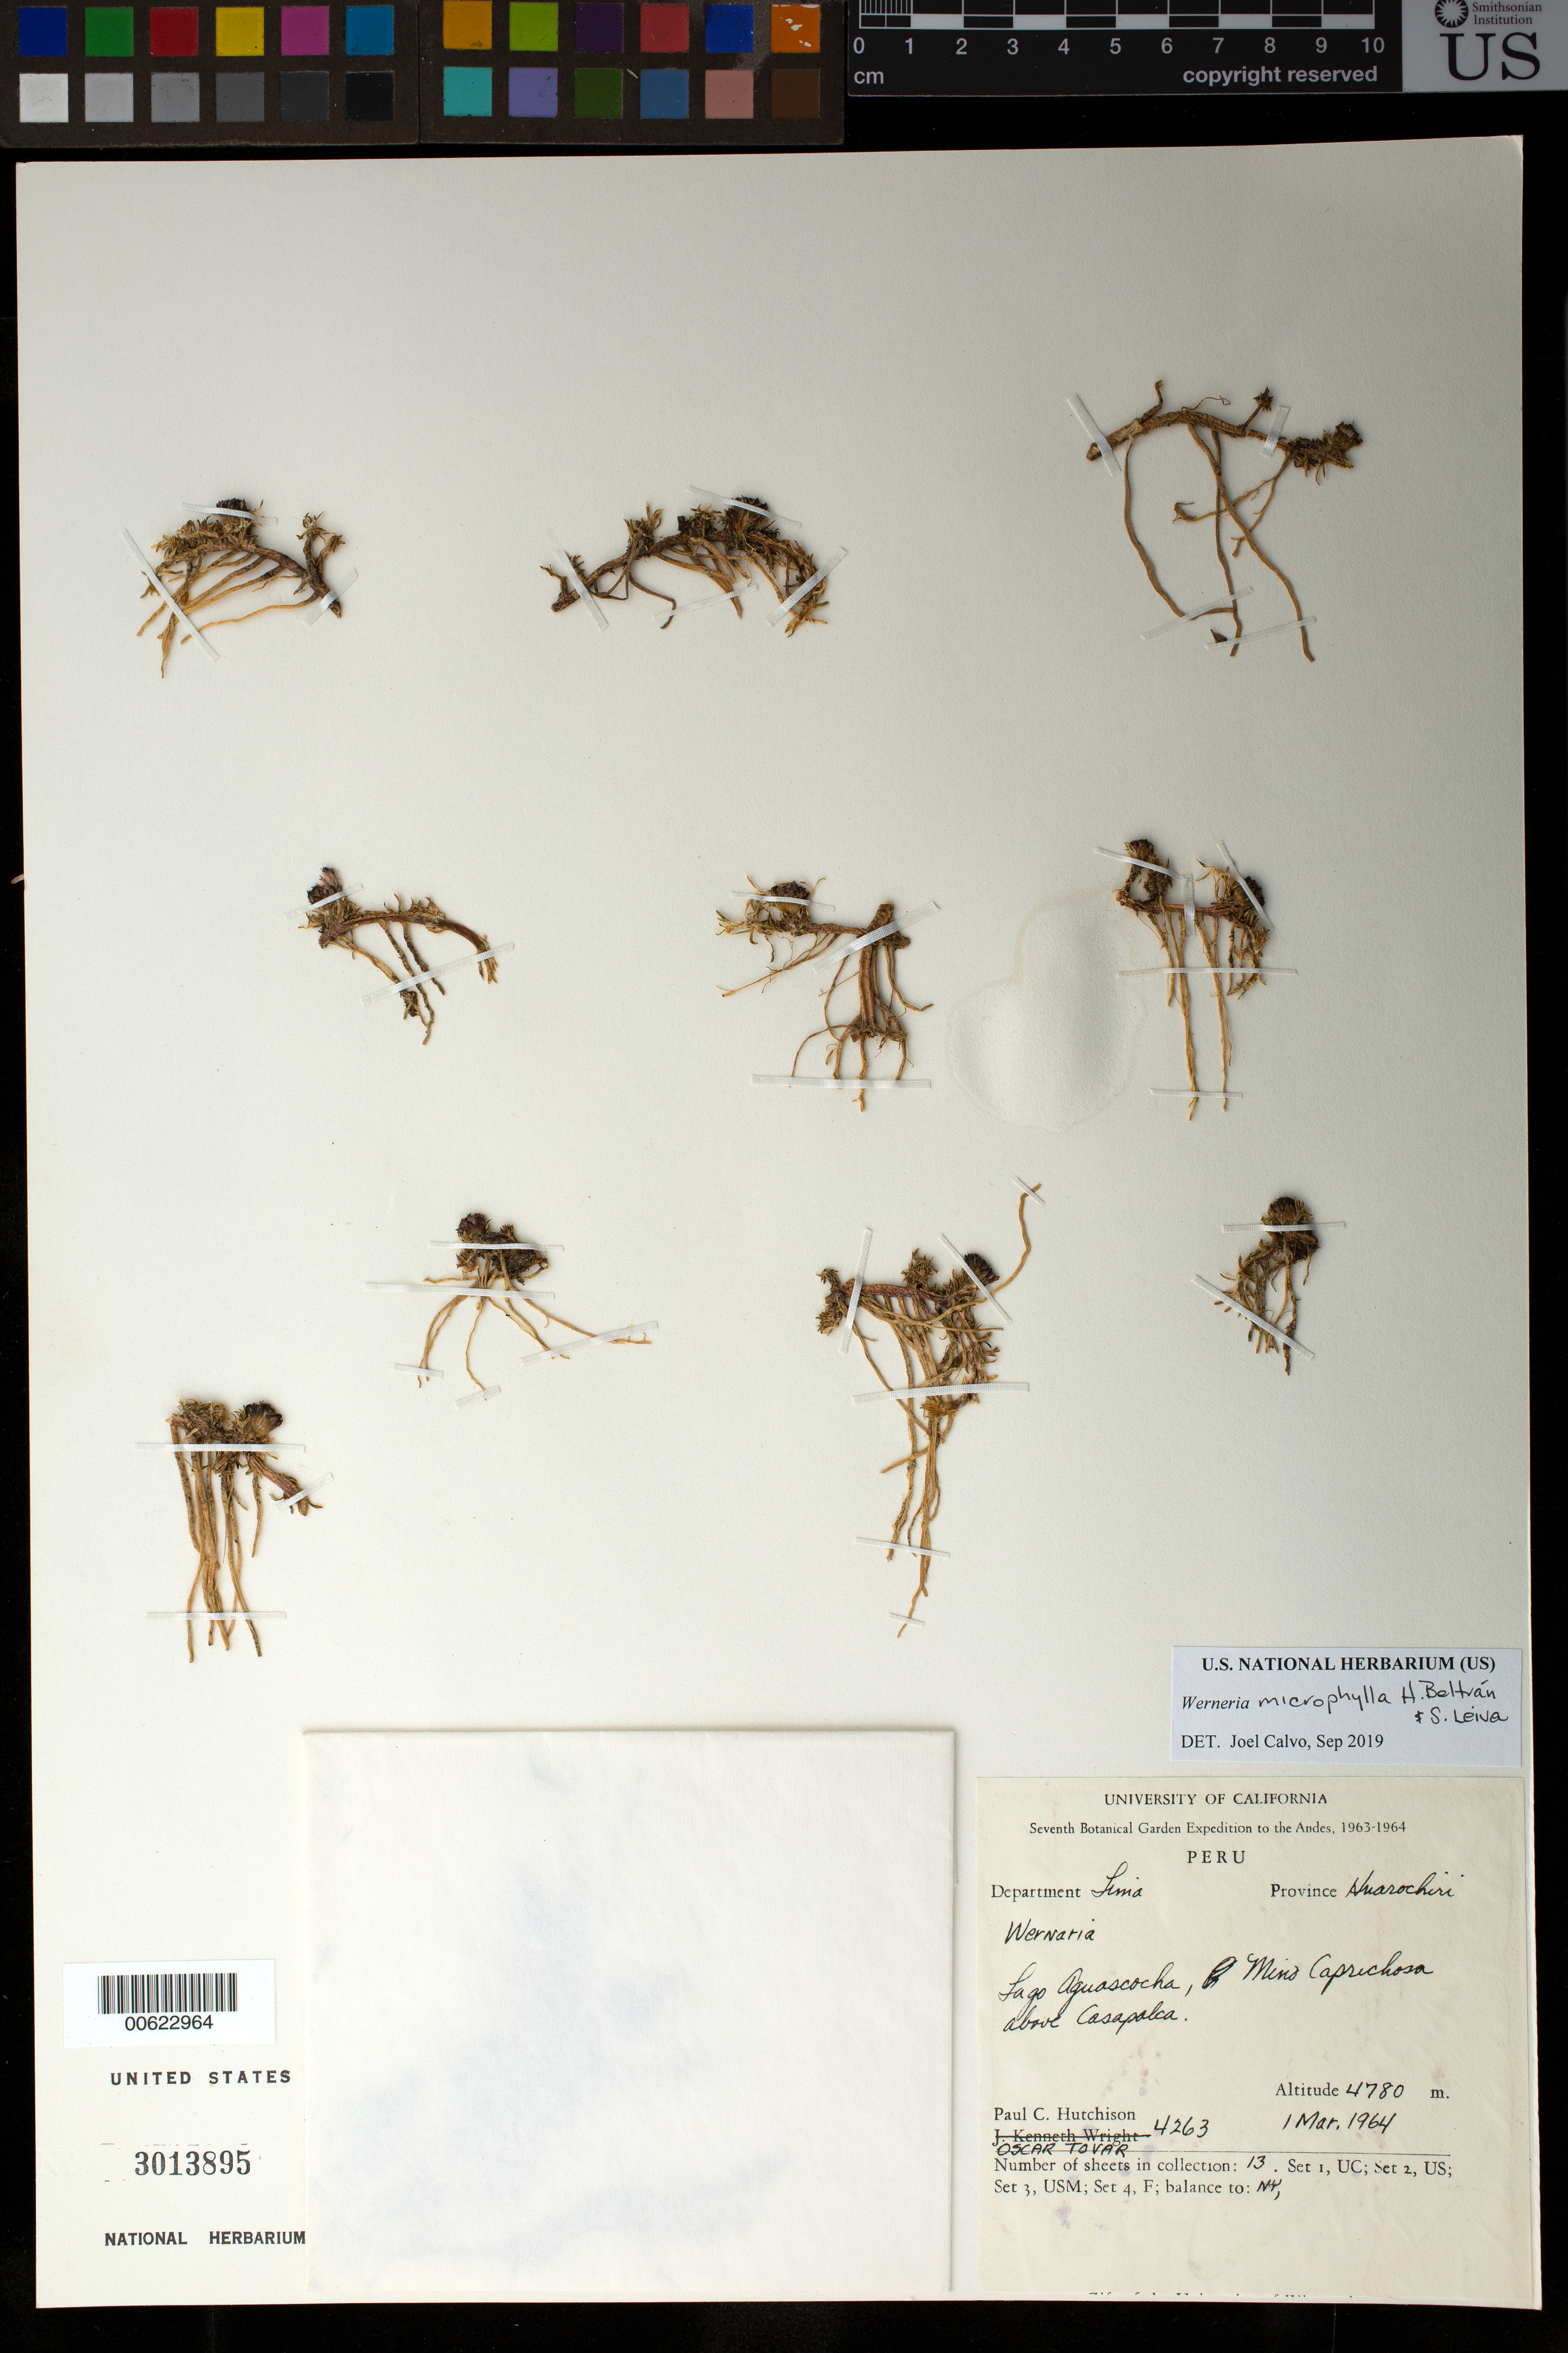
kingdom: Plantae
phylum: Tracheophyta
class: Magnoliopsida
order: Asterales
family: Asteraceae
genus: Werneria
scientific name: Werneria microphylla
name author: H. Beltrán & S. Leiva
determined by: Calvo, Joel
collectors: P. C. Hutchison & Ó. Tovar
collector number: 4263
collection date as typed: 01 Mar 1964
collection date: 1964-03-01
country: Peru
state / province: Lima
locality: Province Huarochiri. Lago Aguascocha, Mino Caprichosa above Casapalca.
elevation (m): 4780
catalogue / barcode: US 3013895